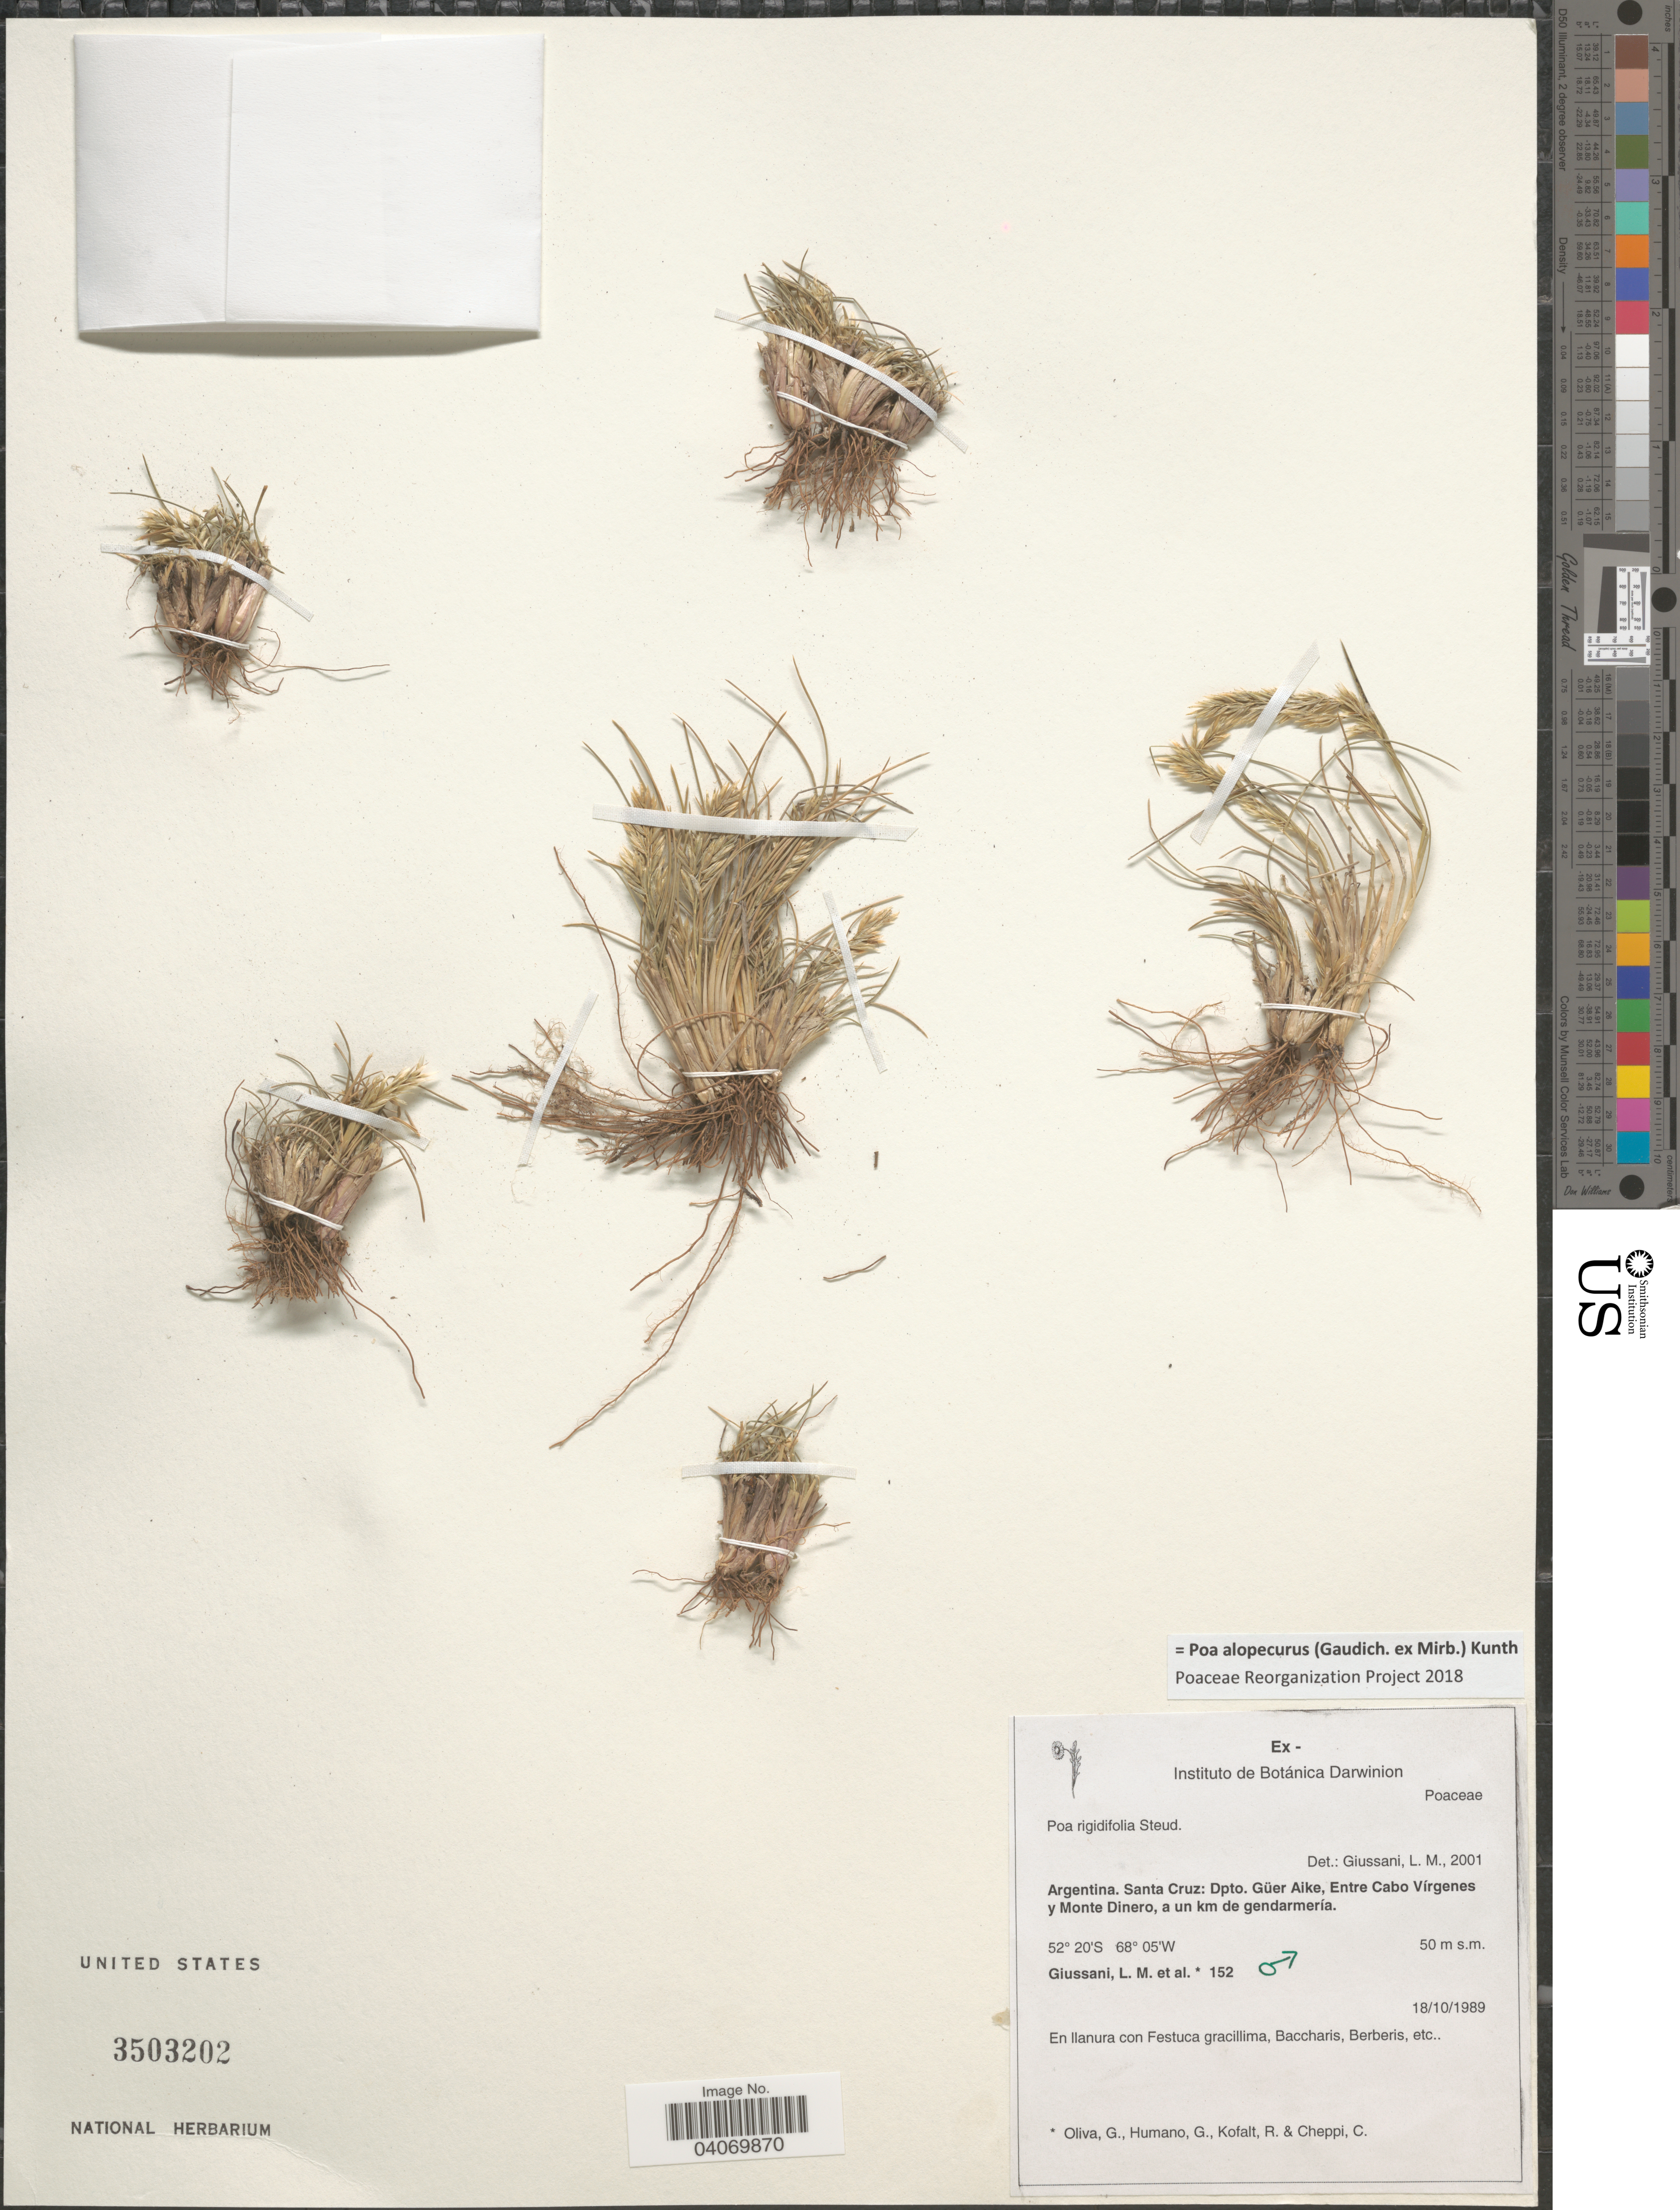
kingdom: Plantae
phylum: Tracheophyta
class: Liliopsida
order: Poales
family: Poaceae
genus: Poa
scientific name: Poa alopecurus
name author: (Gaudich. ex Mirb.) Kunth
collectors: L. Giussani, G. Oliva, G. Humano, R. Kofalt & C. Cheppi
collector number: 152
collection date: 1989-10-18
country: Argentina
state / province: Santa Cruz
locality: Dpto. Güer Aike, Entre Cabo Vírgenes y Monte Dinero, a un km de gendarmería.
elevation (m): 50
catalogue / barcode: US 3503202